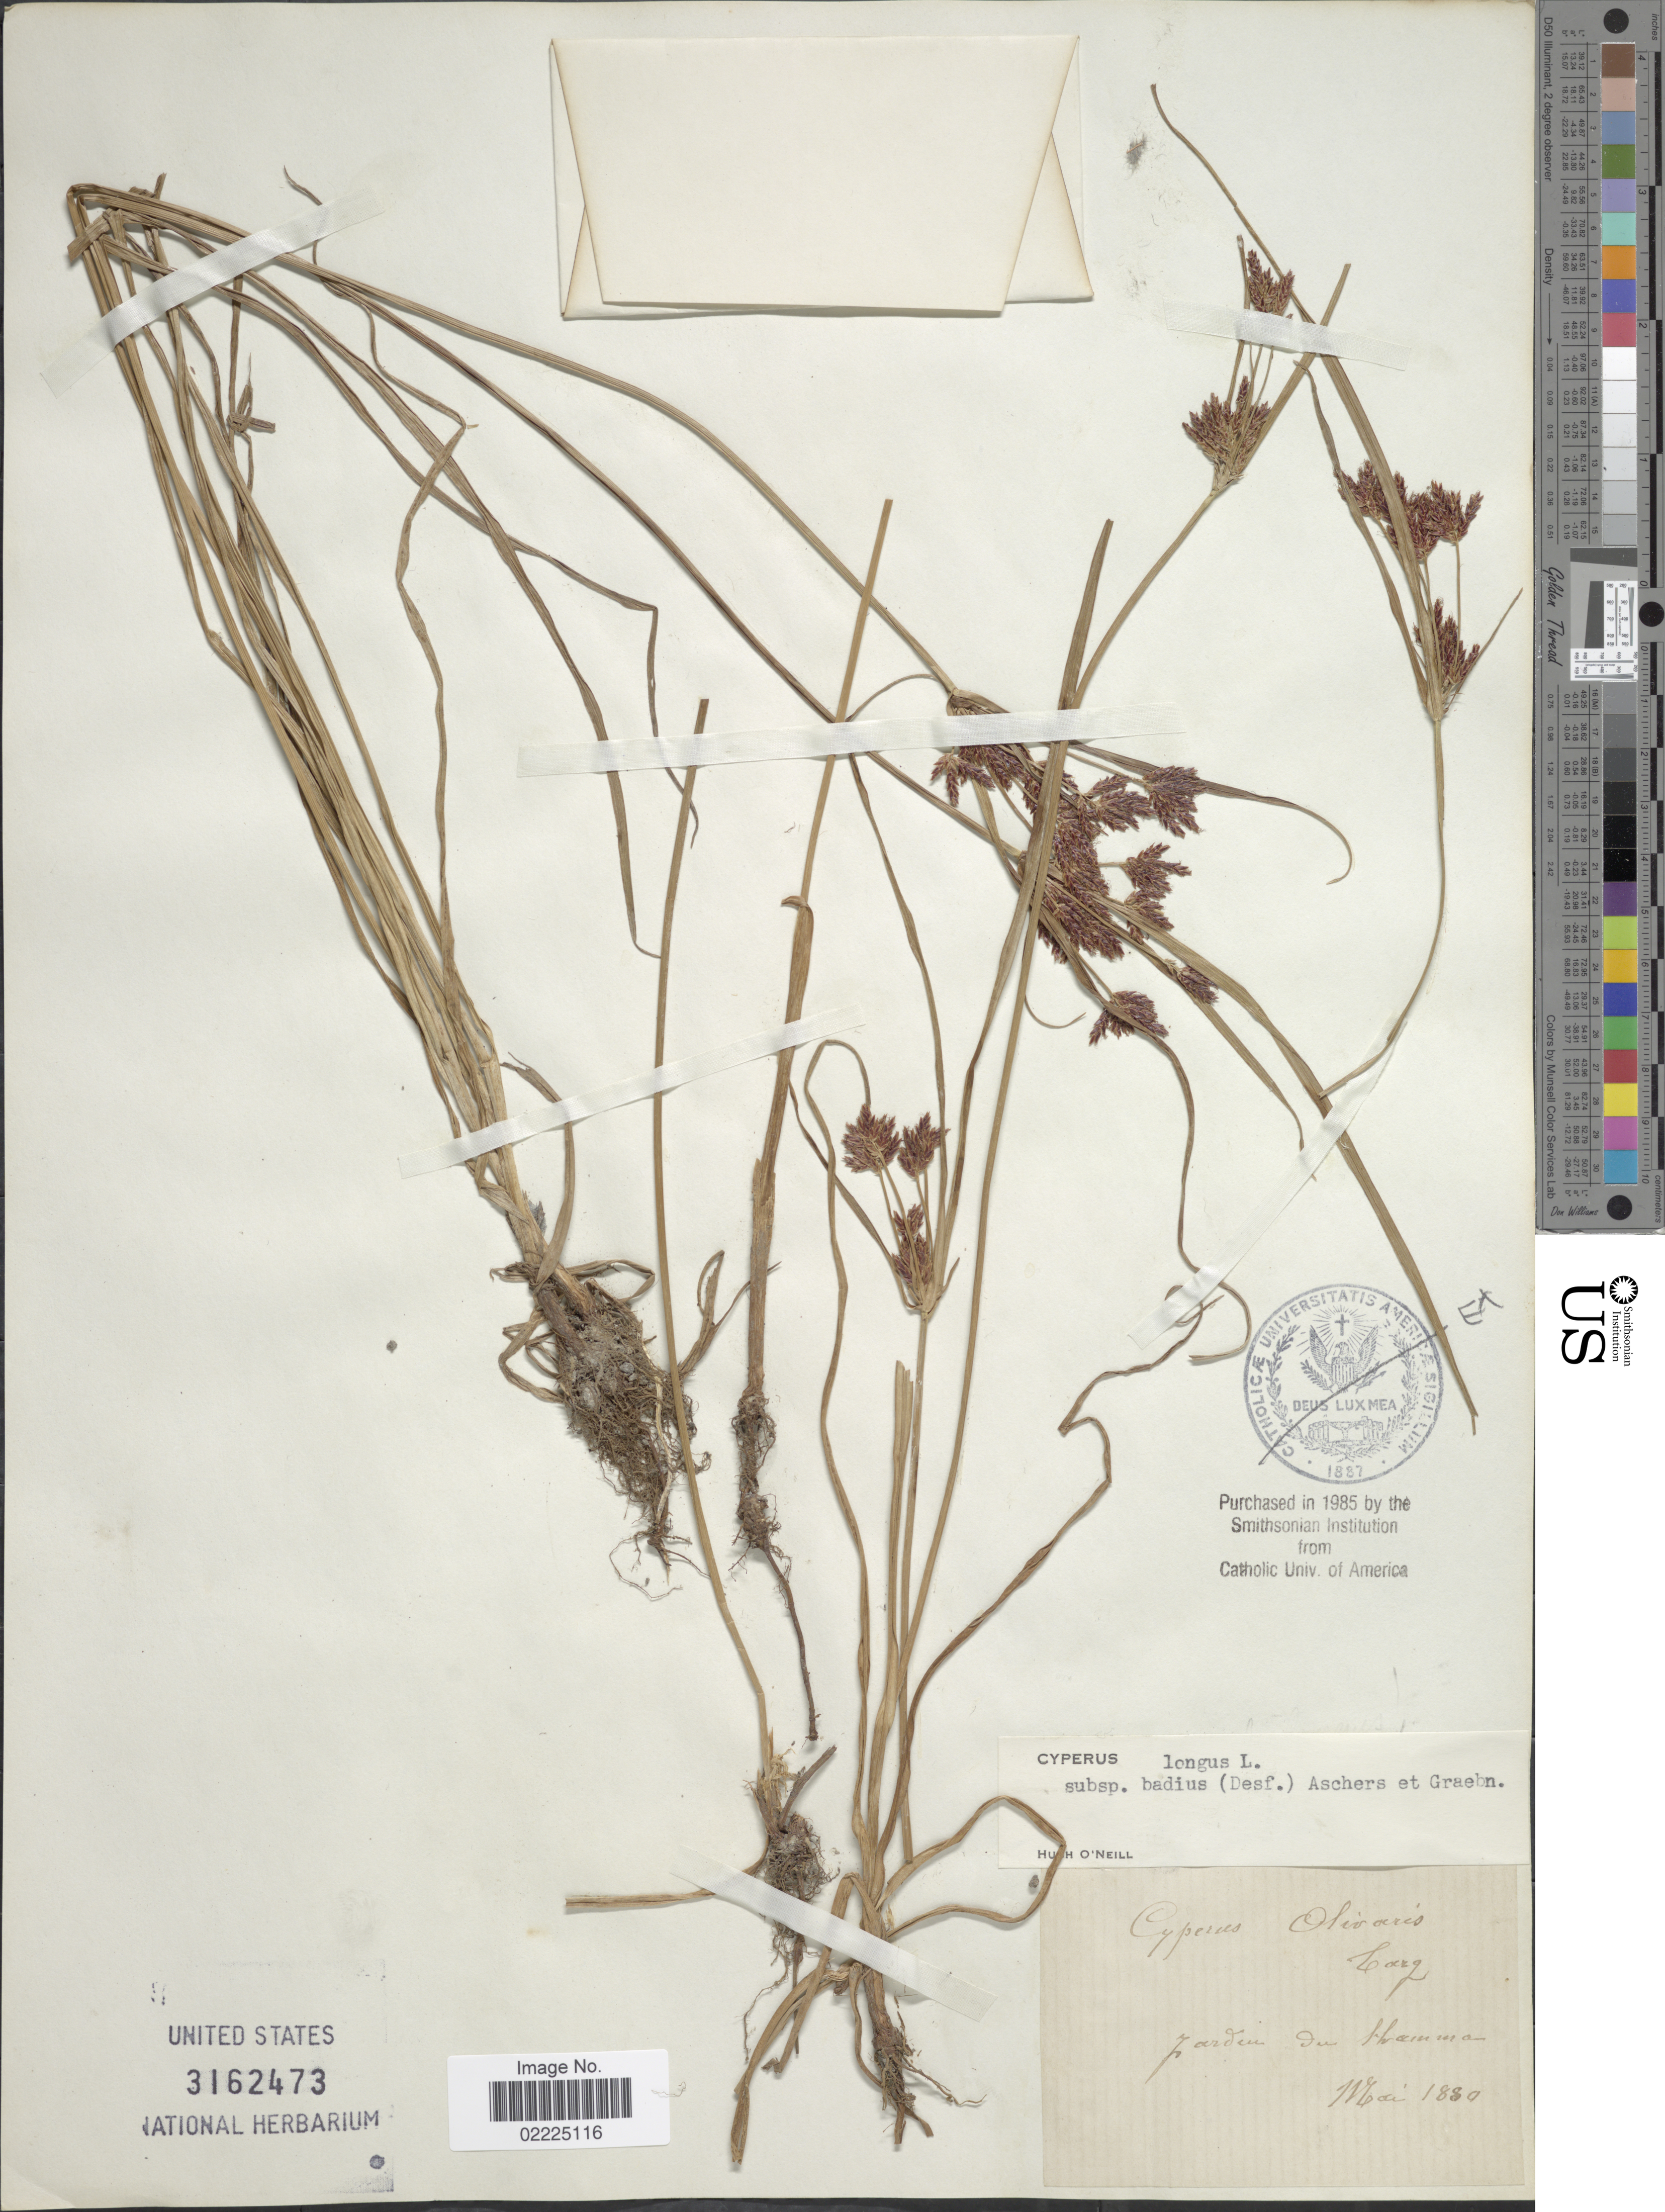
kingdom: Plantae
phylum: Tracheophyta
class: Liliopsida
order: Poales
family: Cyperaceae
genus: Cyperus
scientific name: Cyperus longus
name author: L.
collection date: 1880-05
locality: Jardin du Shaimma [interpreted]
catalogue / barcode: US 3162473